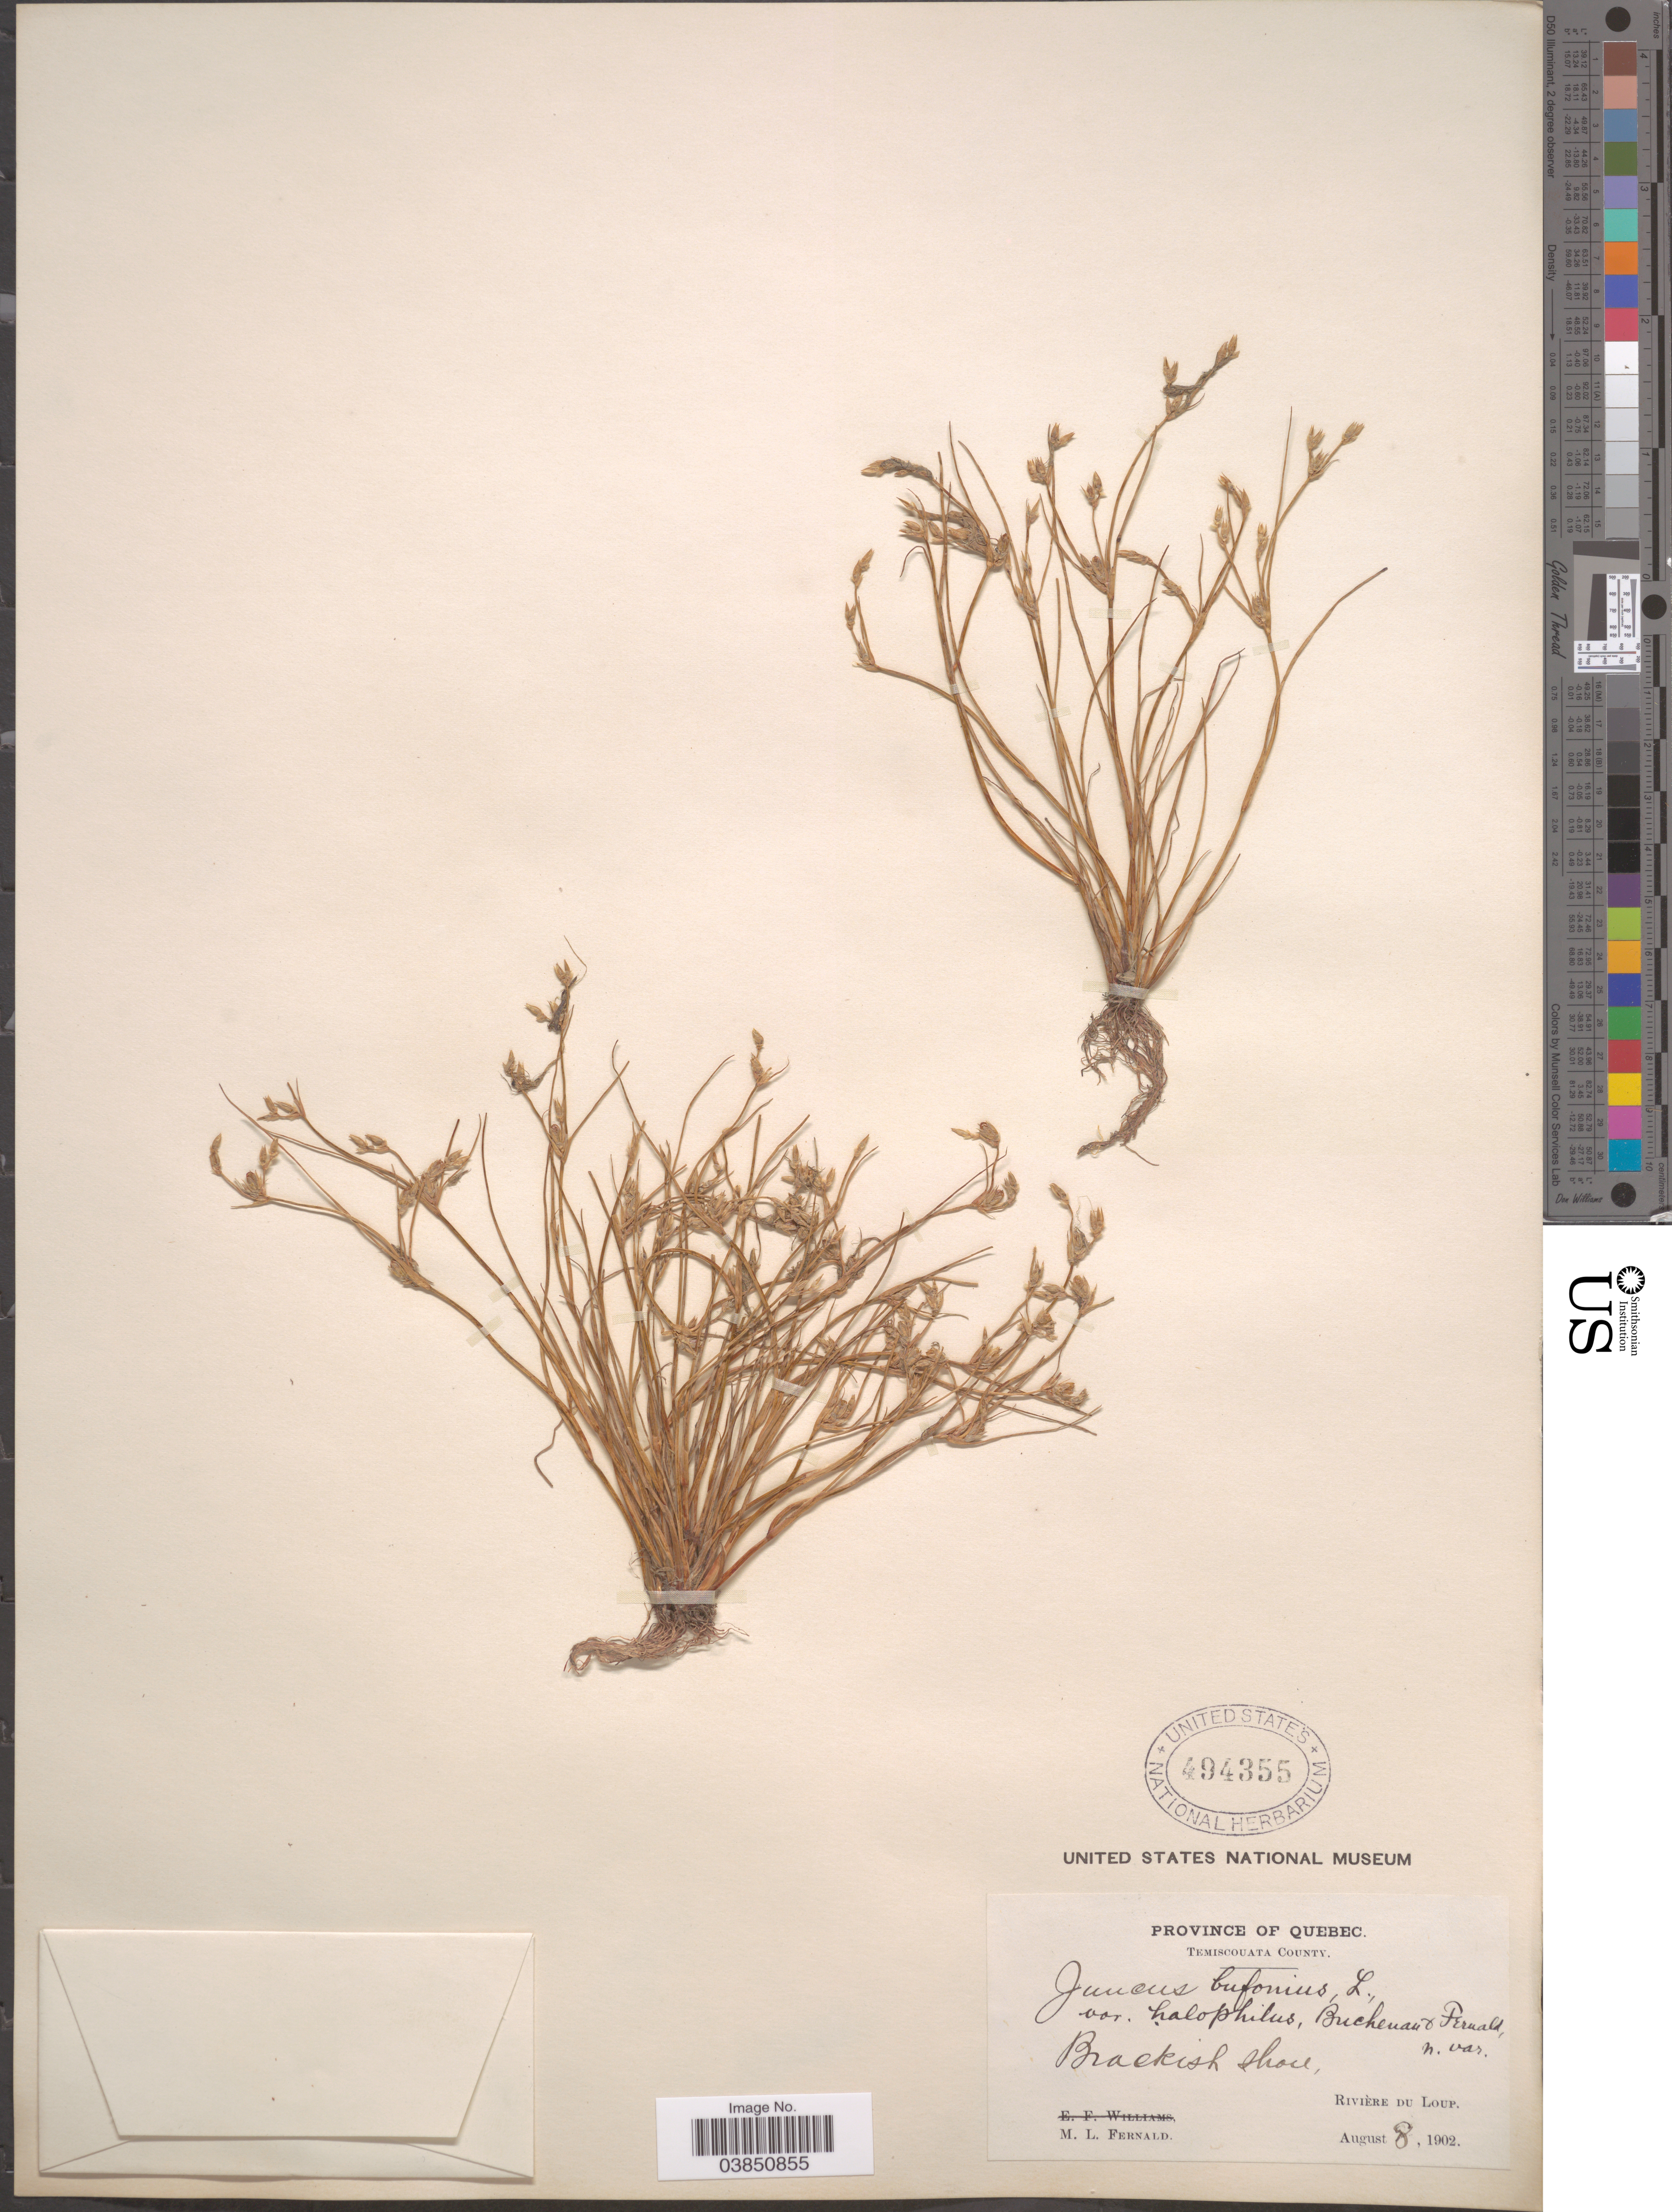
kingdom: Plantae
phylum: Tracheophyta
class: Liliopsida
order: Poales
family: Juncaceae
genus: Juncus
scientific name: Juncus bufonius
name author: L.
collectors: M. L. Fernald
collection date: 1902-08-08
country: Canada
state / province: Quebec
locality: Temiscouata County. Brackish shore, Rivière du Loup.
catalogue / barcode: US 494355